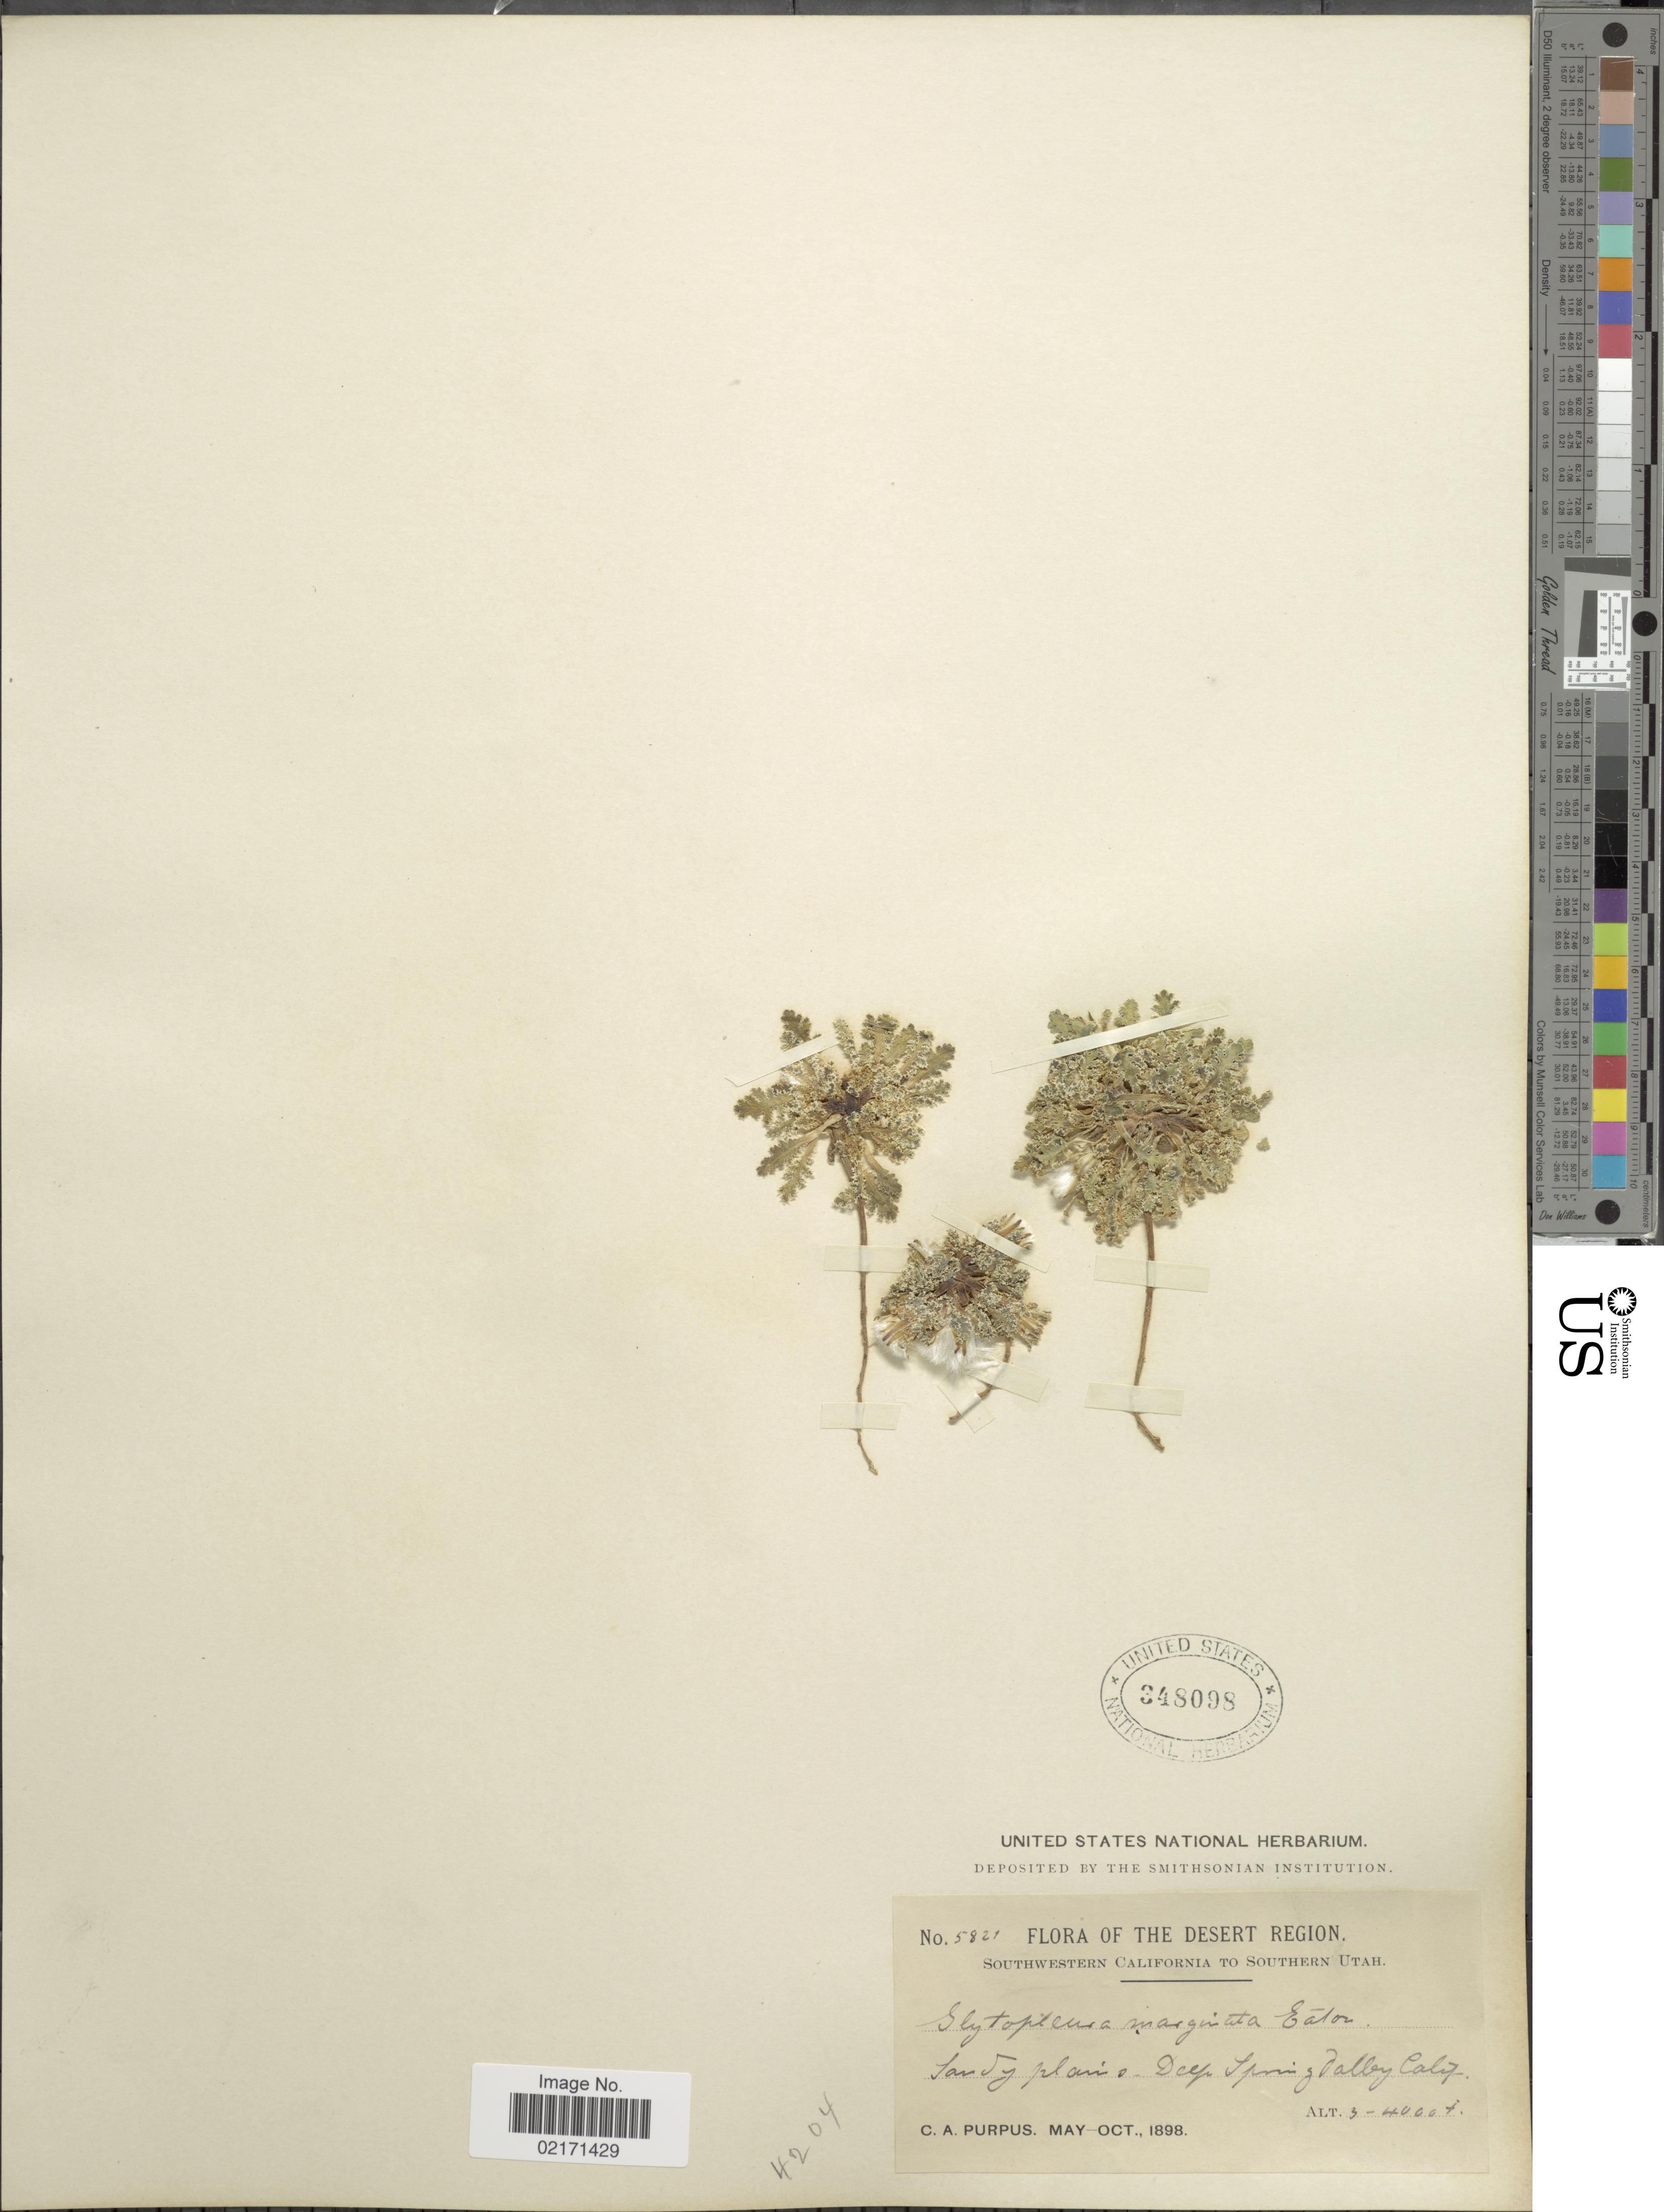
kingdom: Plantae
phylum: Tracheophyta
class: Magnoliopsida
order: Asterales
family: Asteraceae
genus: Glyptopleura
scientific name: Glyptopleura marginata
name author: D.C. Eaton in C. King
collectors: C. A. Purpus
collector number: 5821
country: United States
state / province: California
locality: The Desert Region, Southwestern California to Southern Utah, Spring Valley, Calif.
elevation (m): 914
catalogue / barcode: US 348098